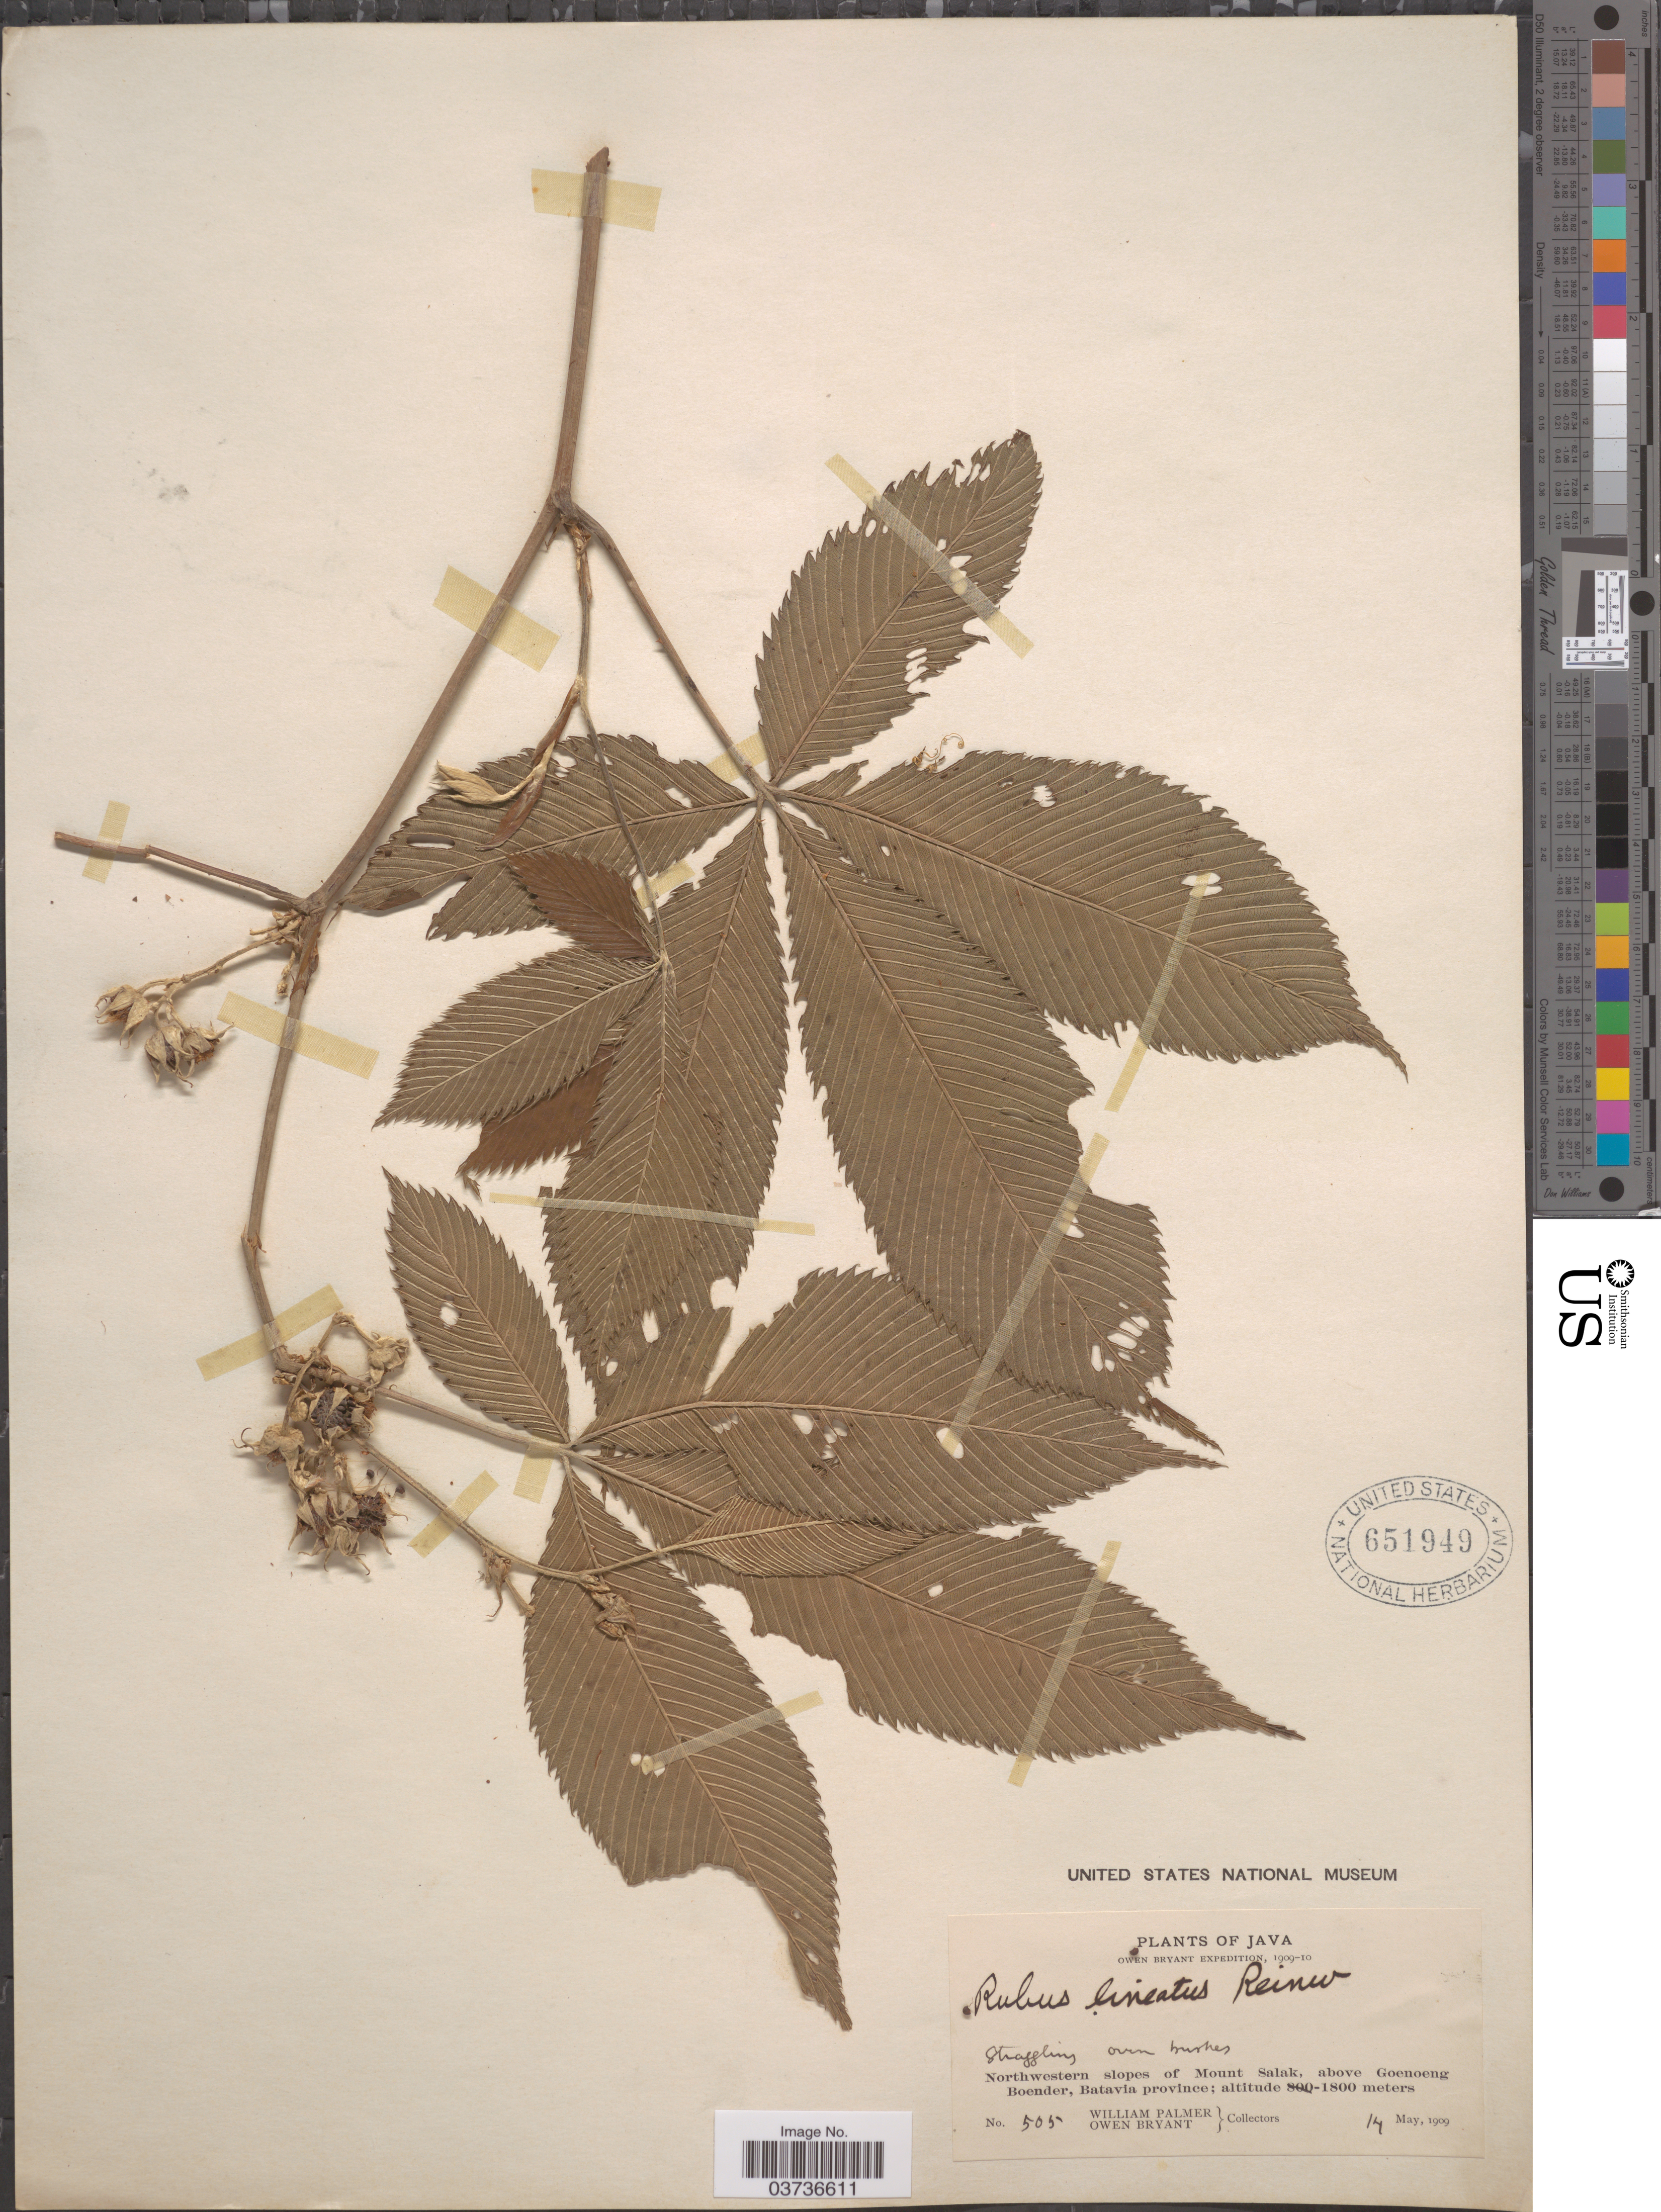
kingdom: Plantae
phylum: Tracheophyta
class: Magnoliopsida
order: Rosales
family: Rosaceae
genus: Rubus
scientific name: Rubus lineatus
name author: Reinw.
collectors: W. Palmer & O. Bryant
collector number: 505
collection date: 1909-05-14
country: Indonesia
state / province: Java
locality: Northwestern slopes of Mount Salak, above Goenoeng Boender, Batavia province.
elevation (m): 1800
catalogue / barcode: US 651949